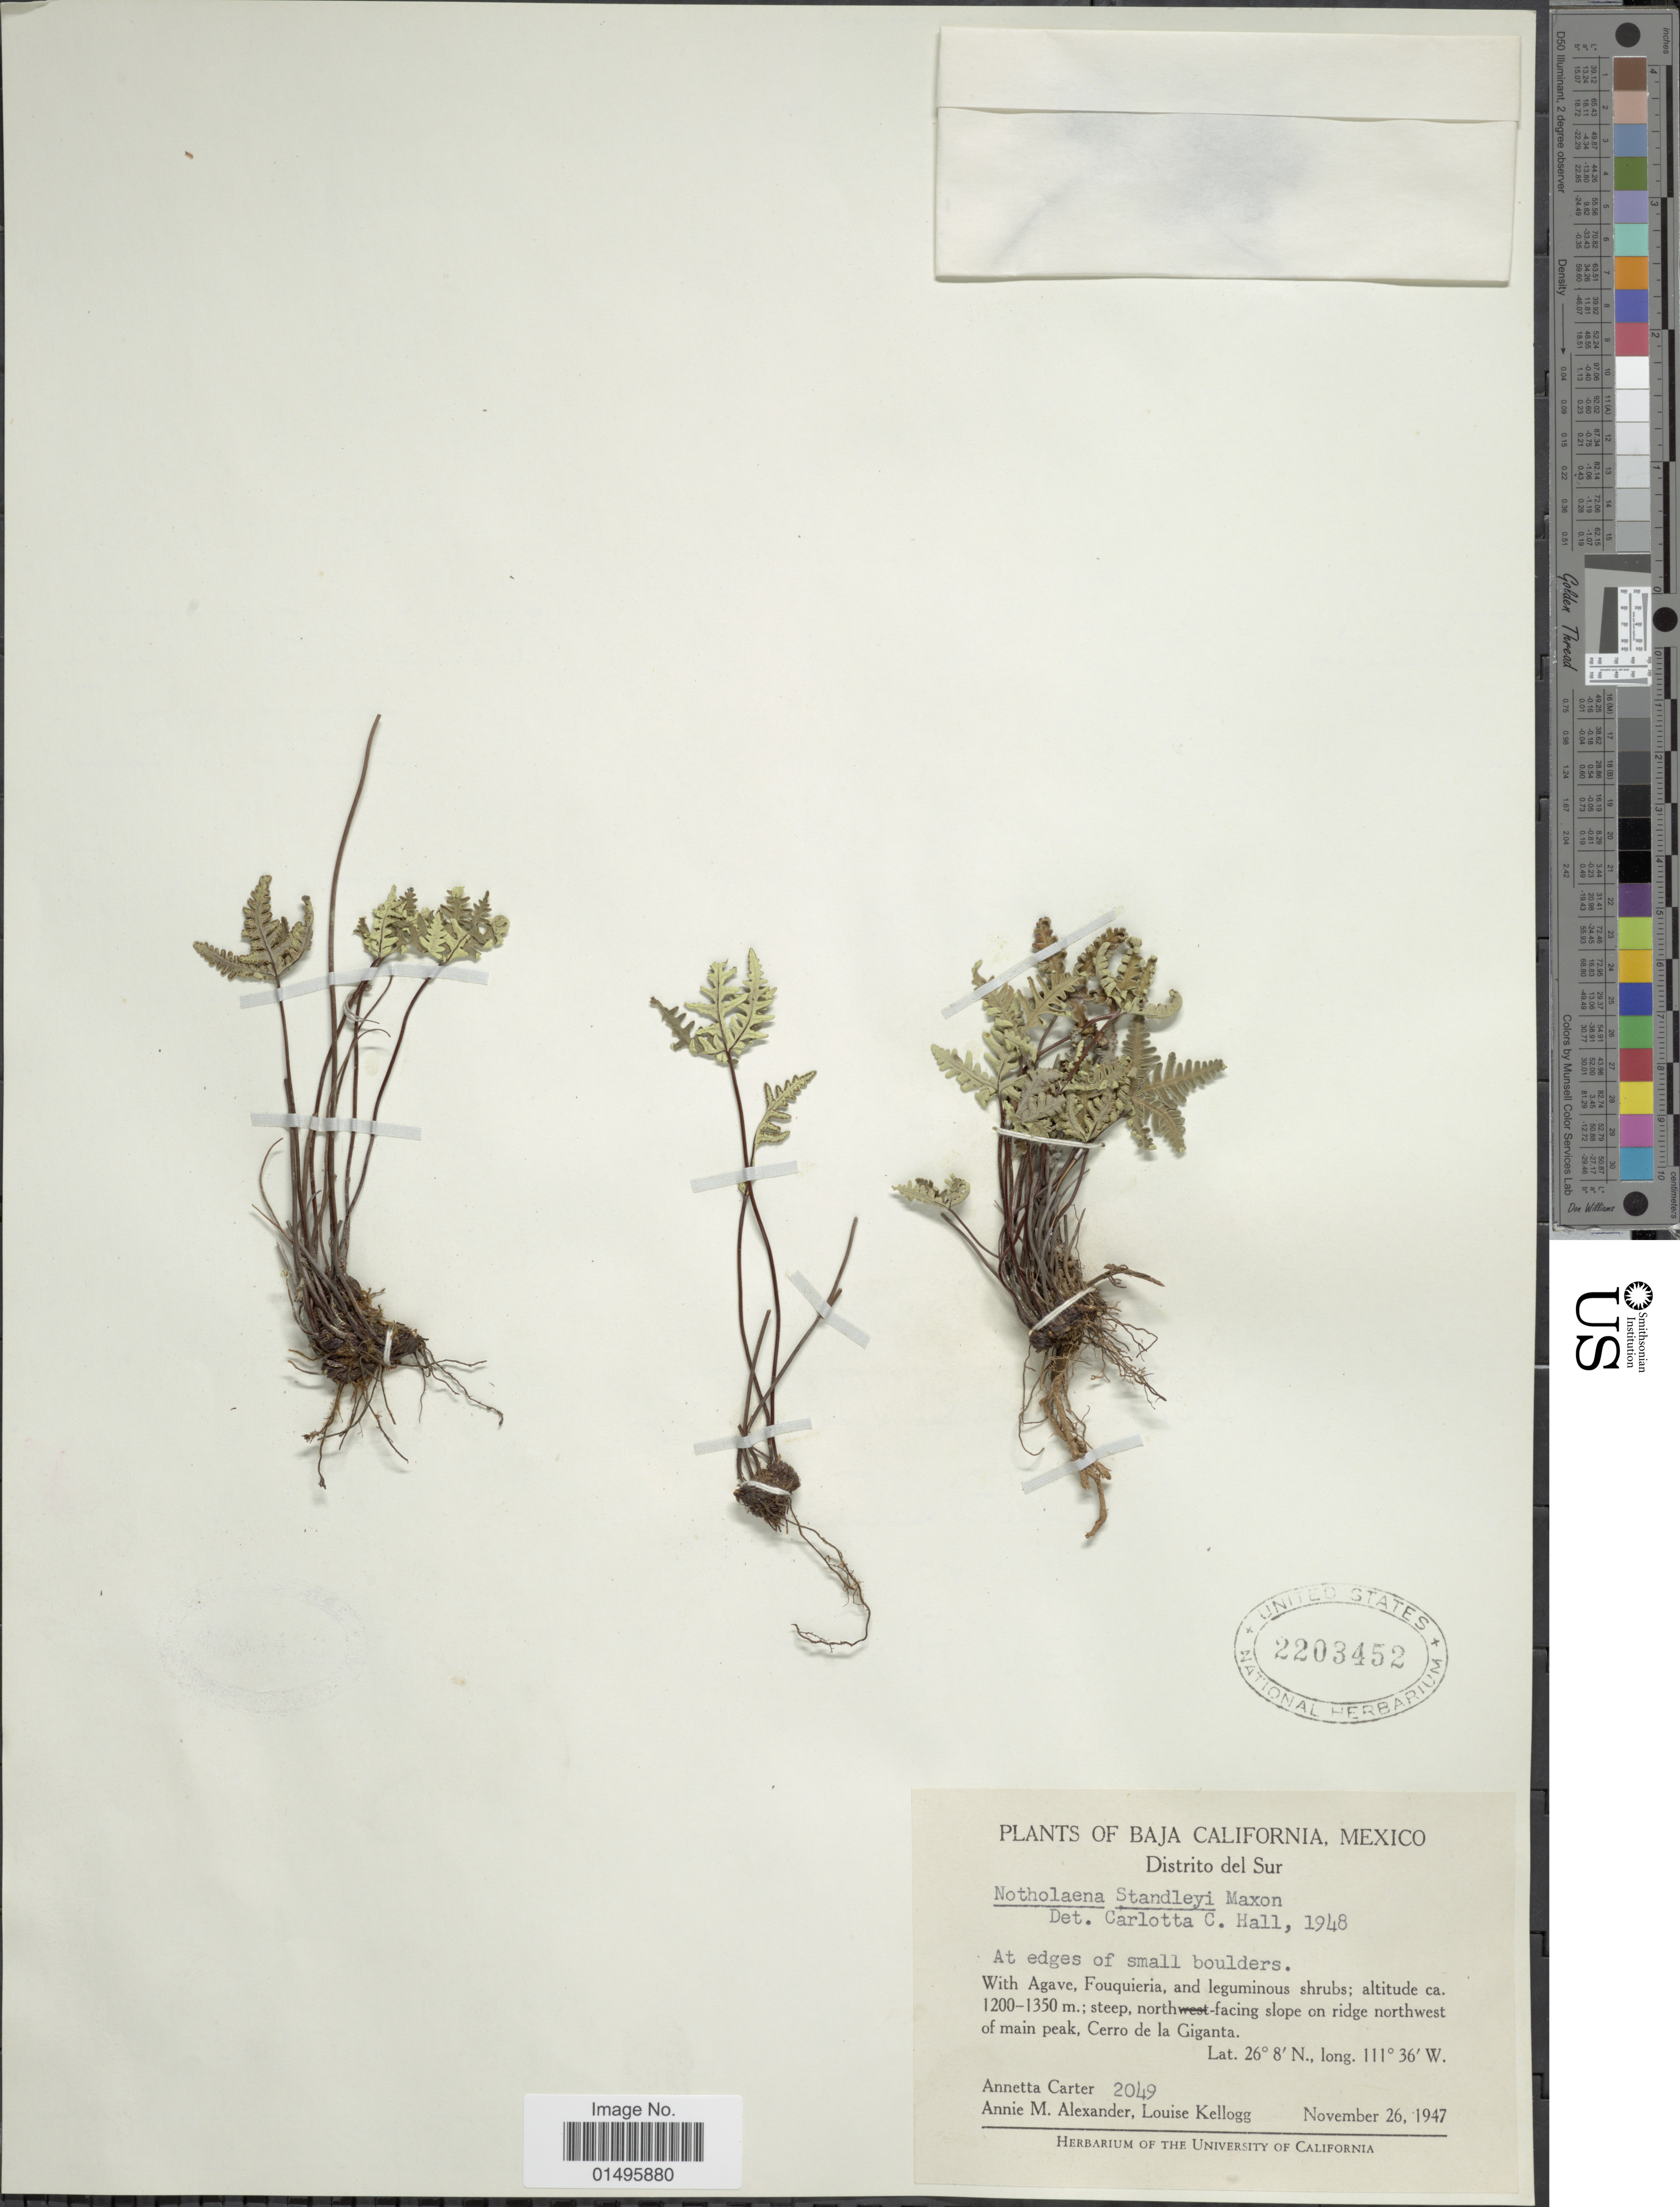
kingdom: Plantae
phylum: Tracheophyta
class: Polypodiopsida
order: Polypodiales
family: Pteridaceae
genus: Notholaena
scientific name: Notholaena standleyi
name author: Maxon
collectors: A. Carter, A. M. Alexander & L. Kellogg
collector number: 2049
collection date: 1947-11-26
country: Mexico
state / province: Baja California Sur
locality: Mexico, Baja California, Distrito del Sur, steep, north facing slope on ridge northwest of main peak, Cerro de la Giganta.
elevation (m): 1200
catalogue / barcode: US 2203452